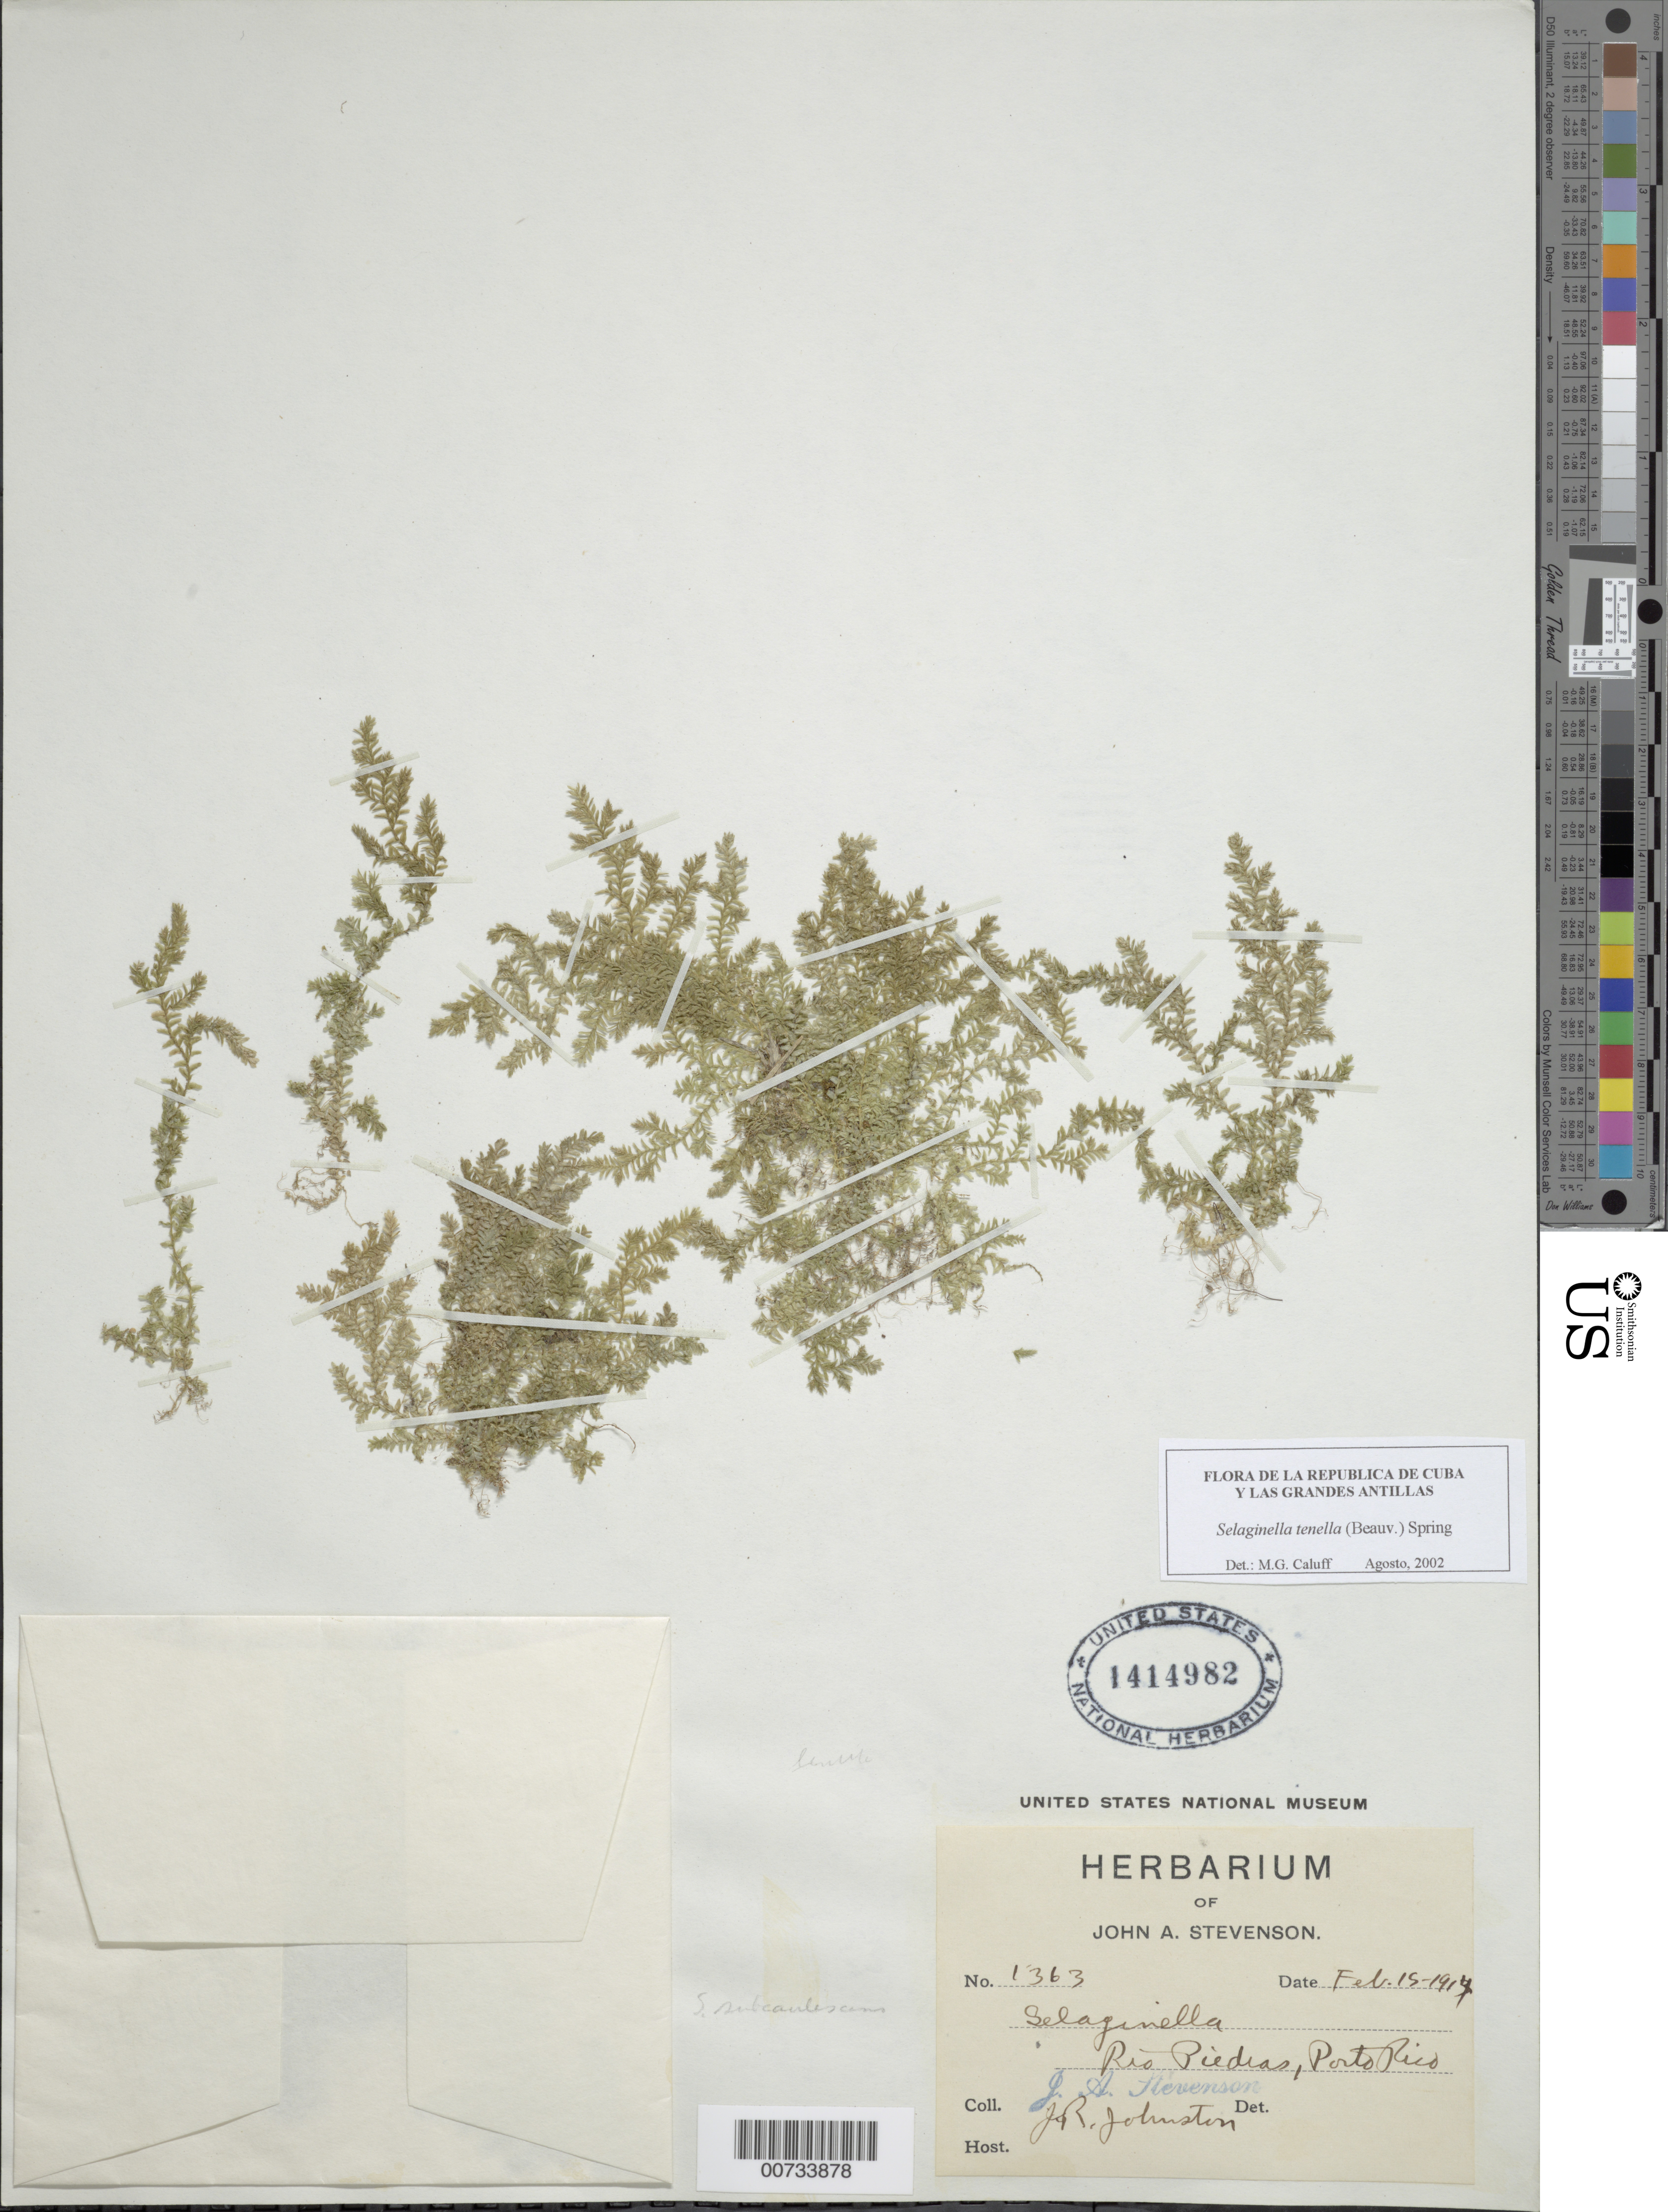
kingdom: Plantae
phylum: Tracheophyta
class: Lycopodiopsida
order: Selaginellales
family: Selaginellaceae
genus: Selaginella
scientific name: Selaginella tenella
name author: (P. Beauv.) Spring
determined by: Caluff, M. García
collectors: J. Stevenson & J. Johnston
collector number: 1363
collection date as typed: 15 Feb 1914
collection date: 1914-02-15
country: Puerto Rico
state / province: San Juan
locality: Rio Piedras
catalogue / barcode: US 1414982